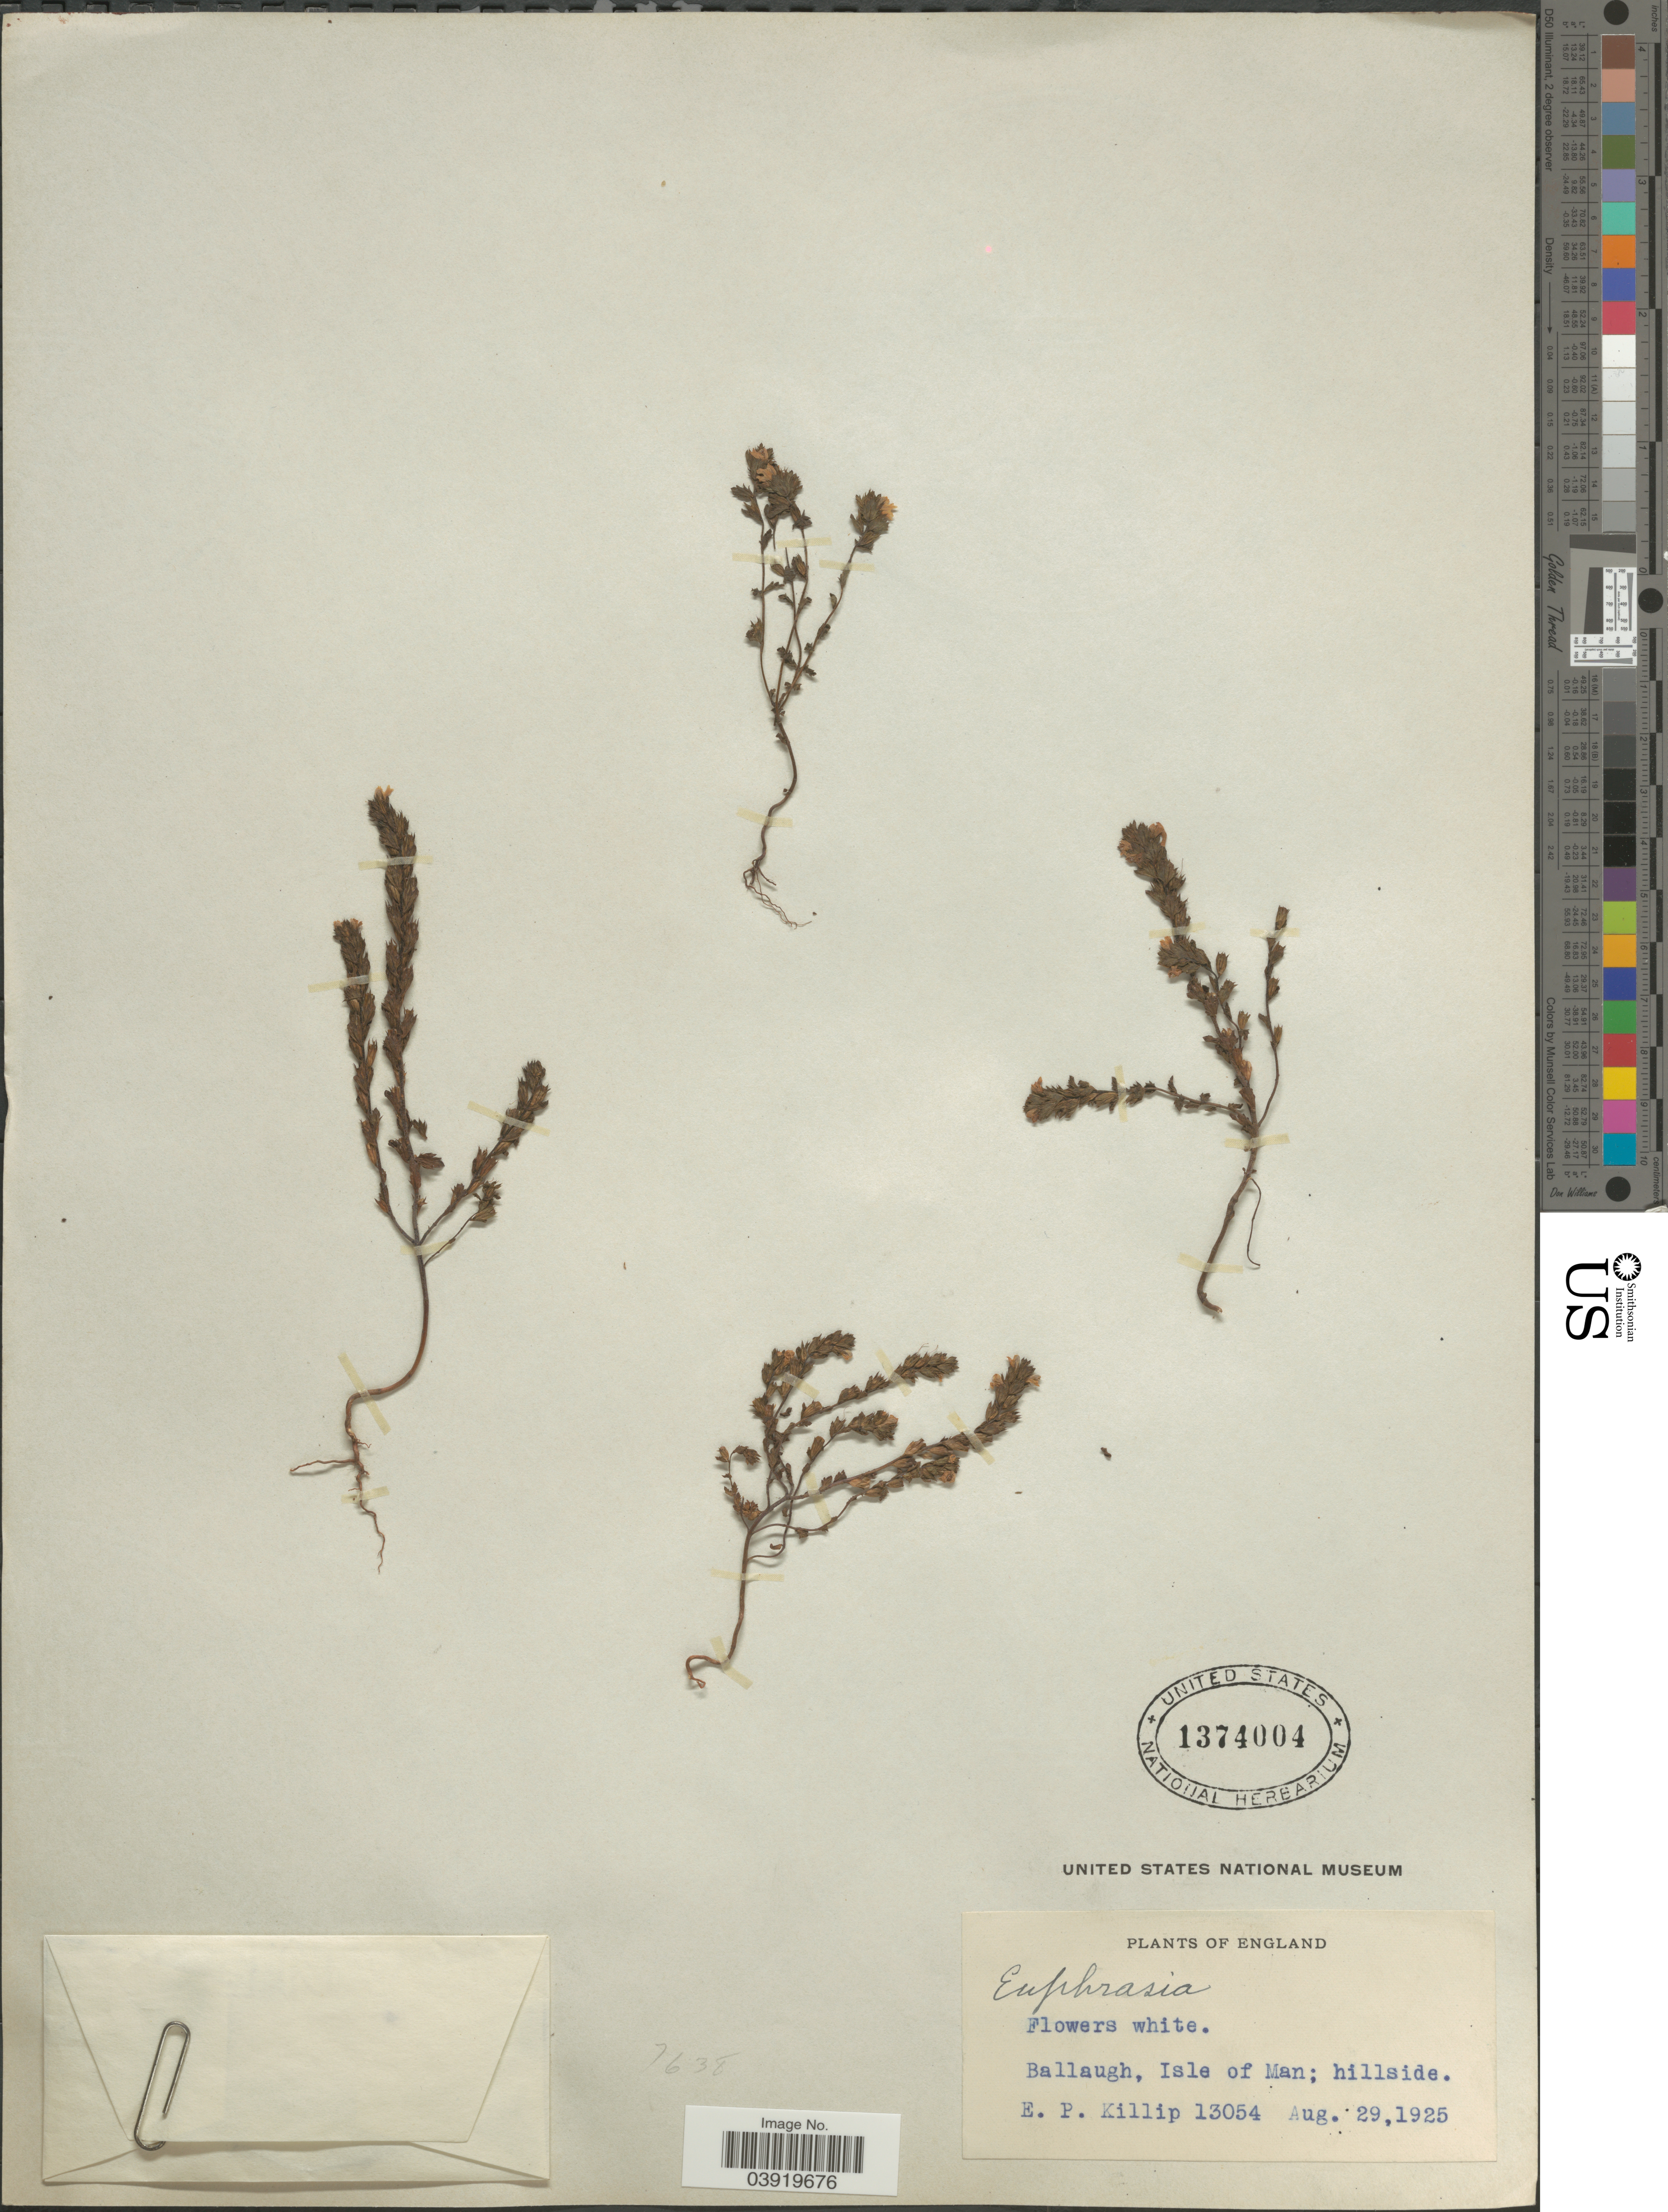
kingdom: Plantae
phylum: Tracheophyta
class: Magnoliopsida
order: Lamiales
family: Orobanchaceae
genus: Euphrasia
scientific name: Euphrasia sp.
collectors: E. P. Killip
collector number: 13054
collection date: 1925-08-29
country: United Kingdom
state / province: England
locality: Ballaugh, Isle of Man.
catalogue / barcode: US 1374004